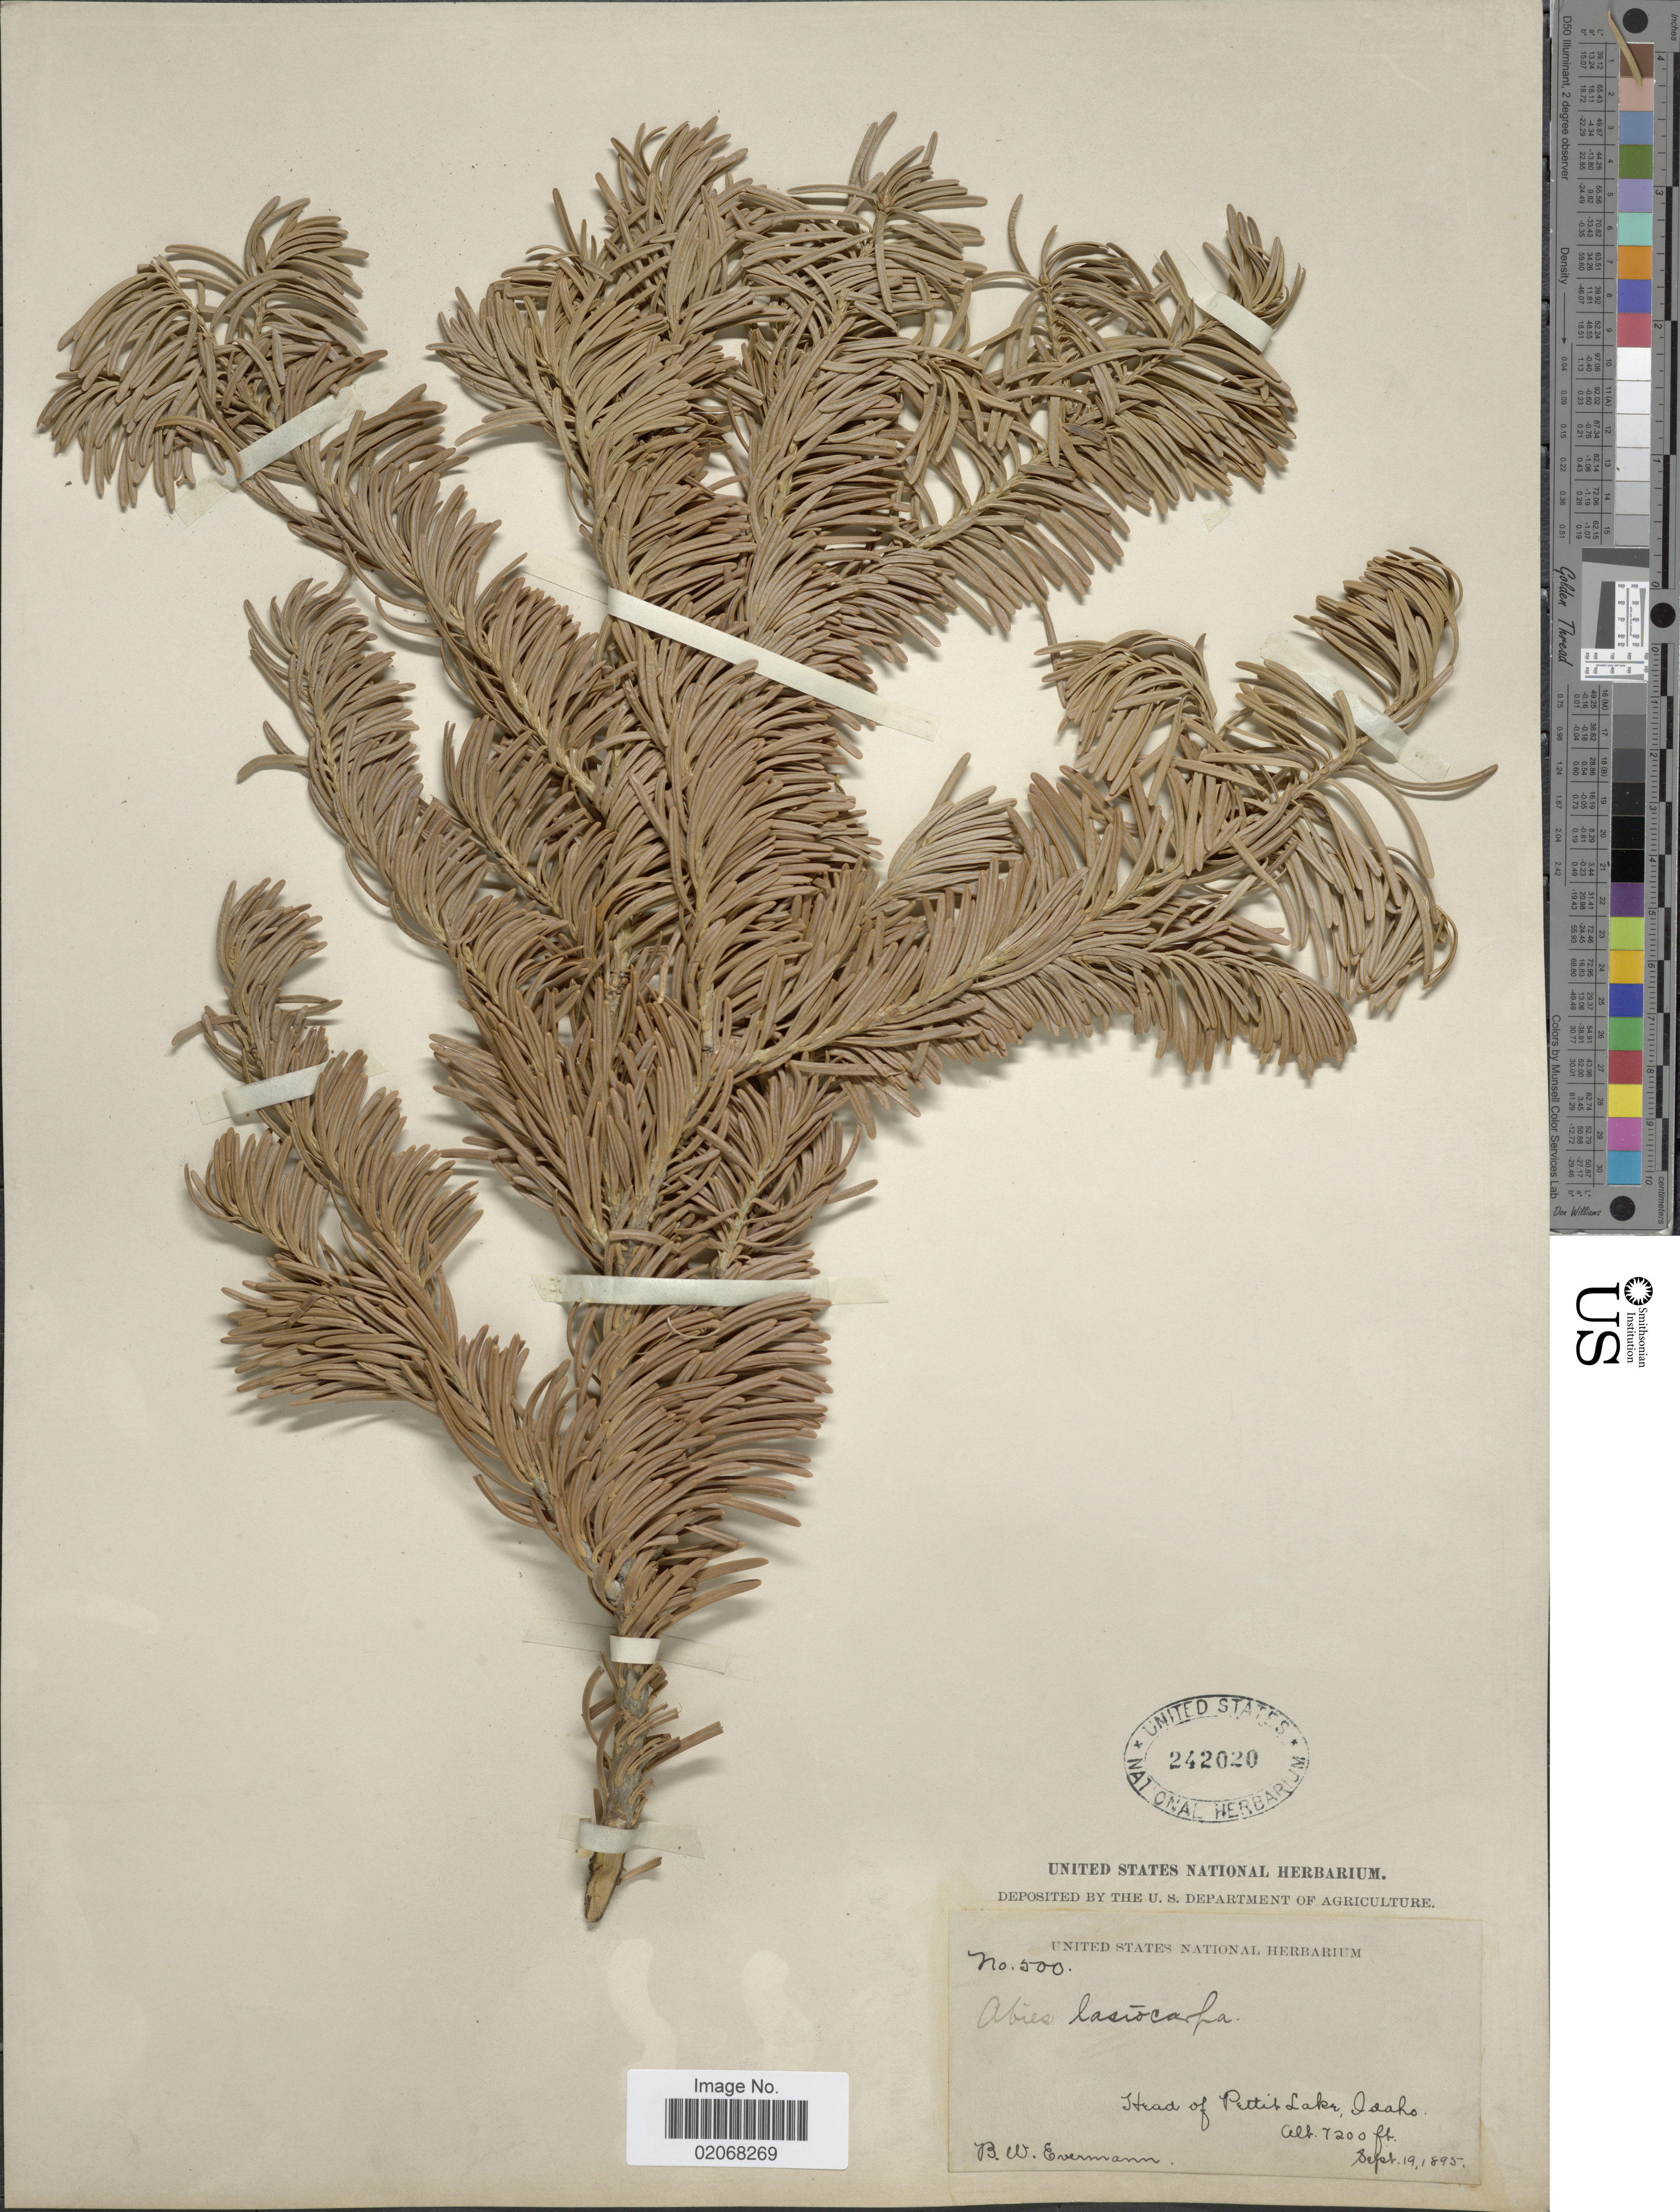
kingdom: Plantae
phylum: Tracheophyta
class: Pinopsida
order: Pinales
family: Pinaceae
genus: Abies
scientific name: Abies lasiocarpa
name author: (Hook.) Nutt.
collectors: B. W. Evermann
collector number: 500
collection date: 1895-09-19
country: United States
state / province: Idaho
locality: Head of Petit Lake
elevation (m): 2195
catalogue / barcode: US 242020